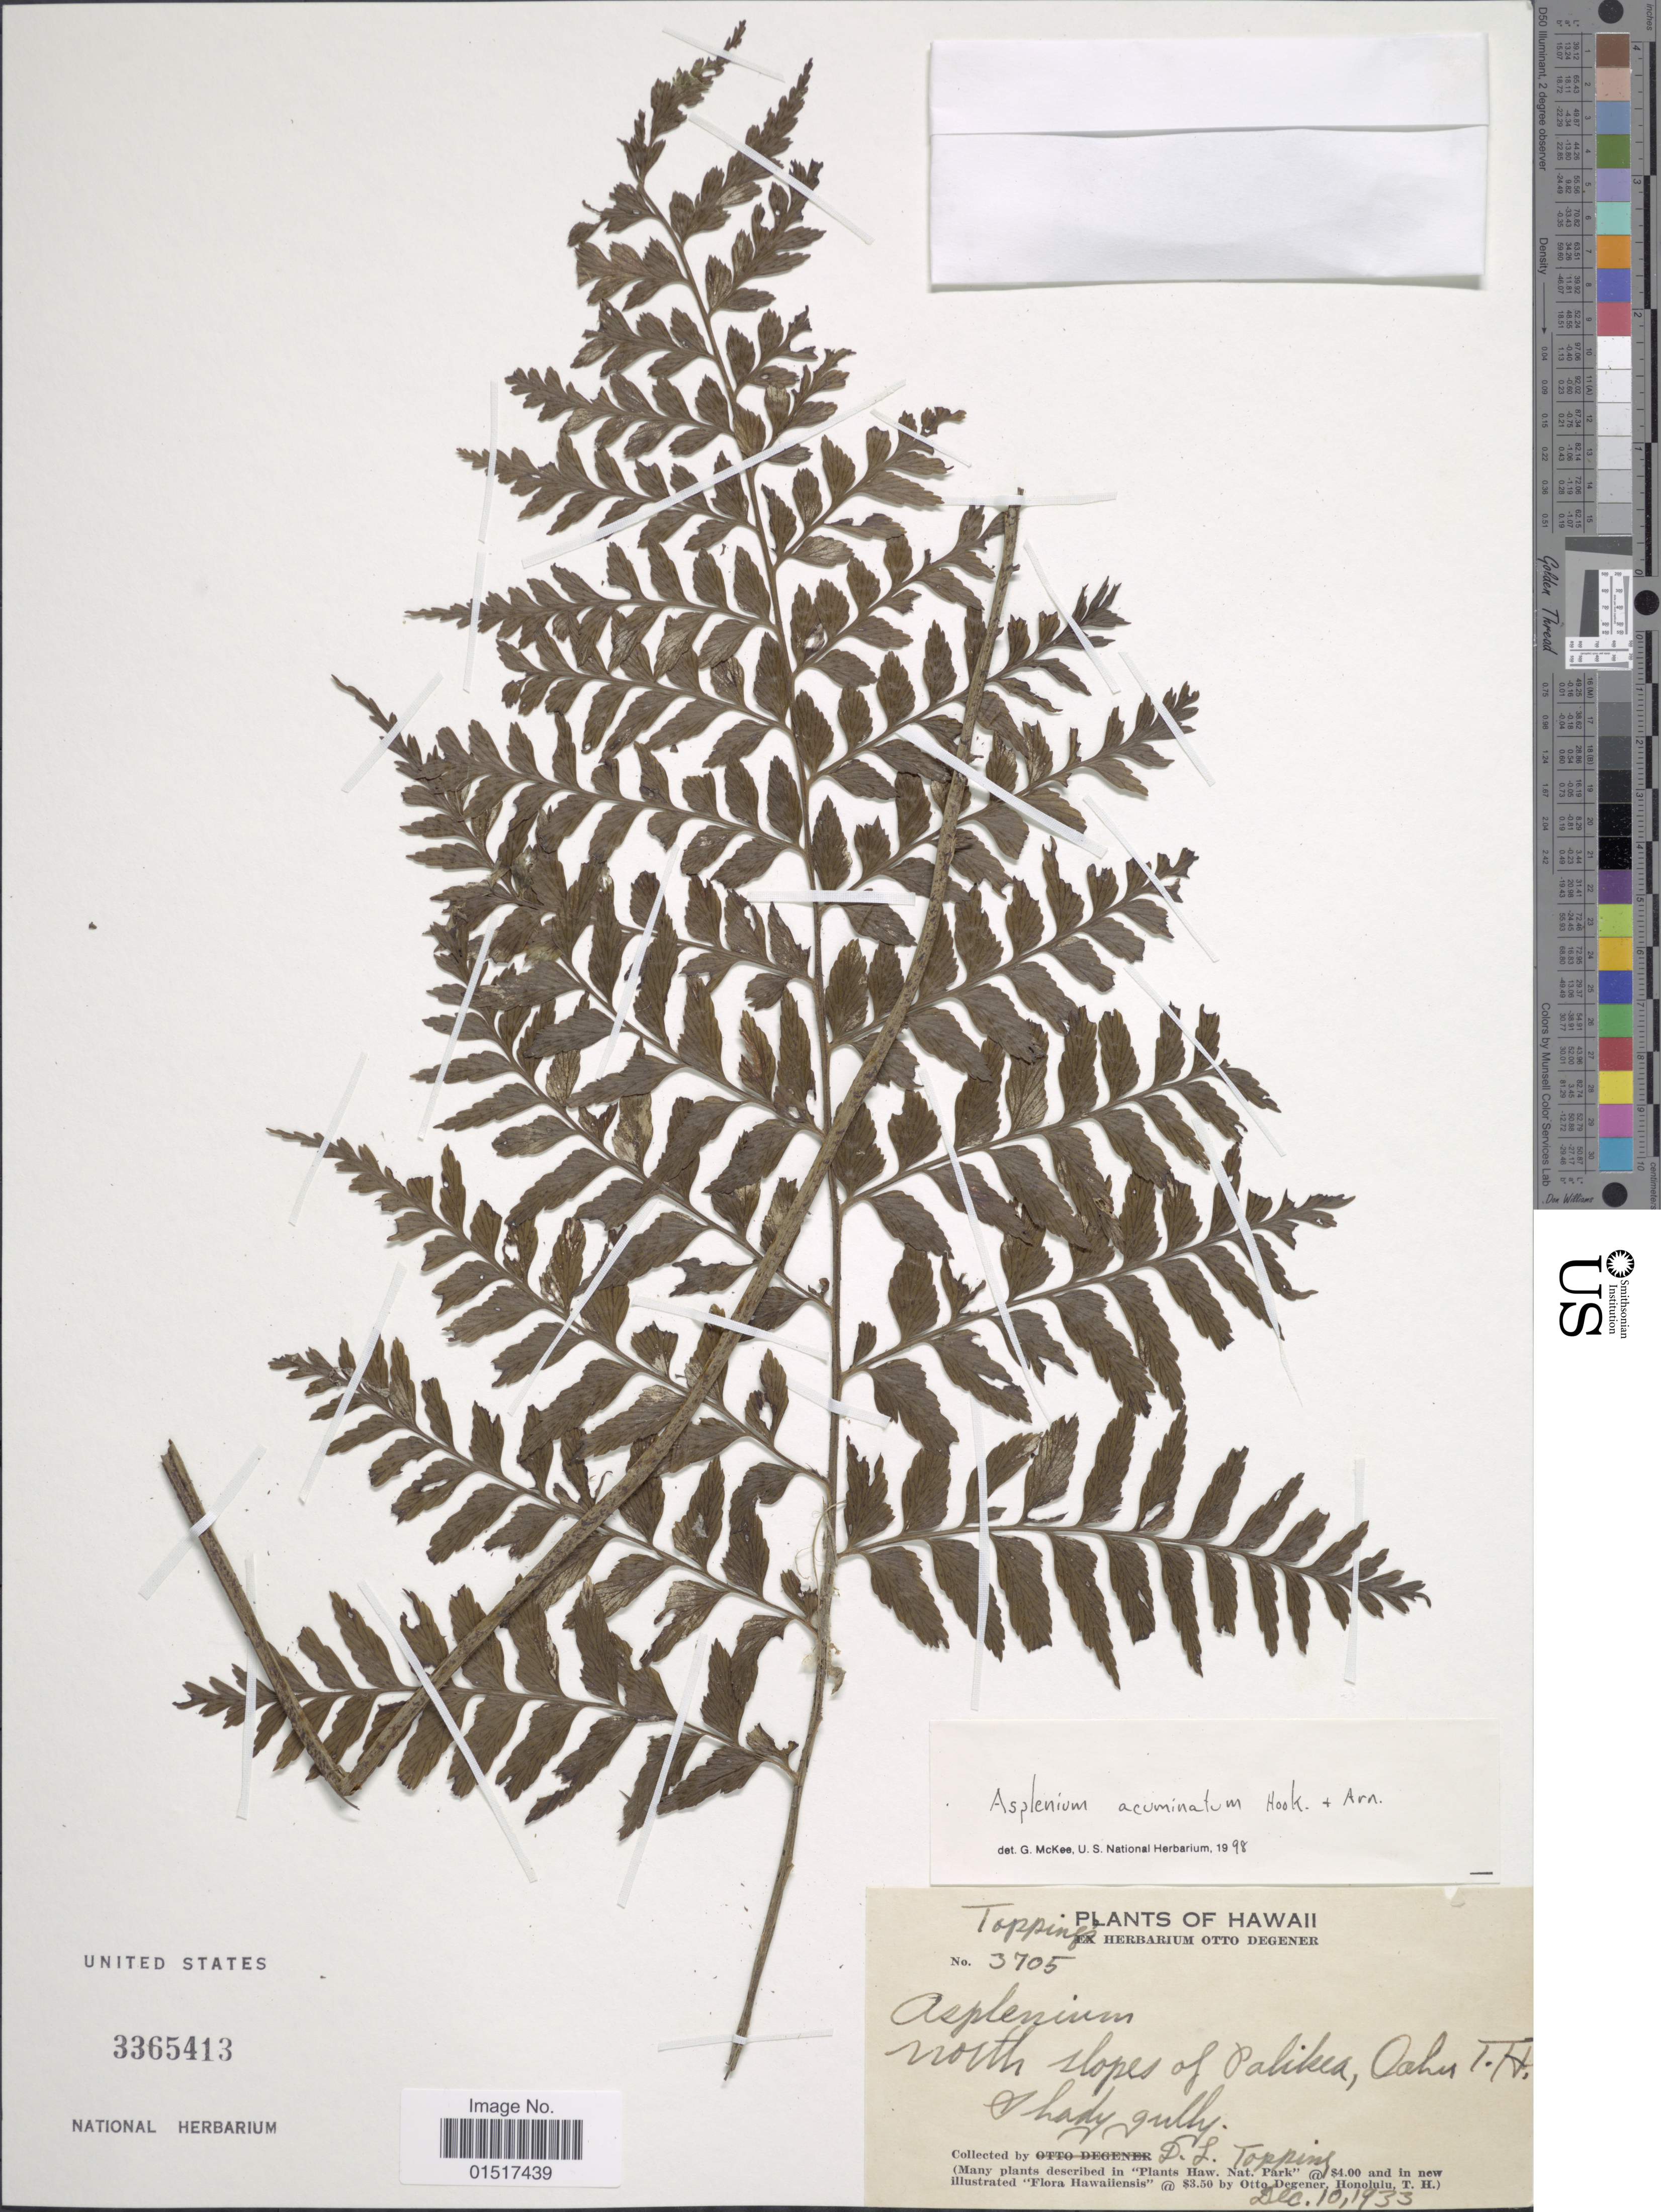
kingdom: Plantae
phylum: Tracheophyta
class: Polypodiopsida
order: Polypodiales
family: Aspleniaceae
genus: Asplenium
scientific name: Asplenium acuminatum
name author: Hook. & Arn.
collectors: D. L. Topping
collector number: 3705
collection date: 1933-12-10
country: United States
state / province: Hawaii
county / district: Honolulu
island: Oahu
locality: North slopes of Palikea, Oahu T. H.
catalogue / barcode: US 3365413